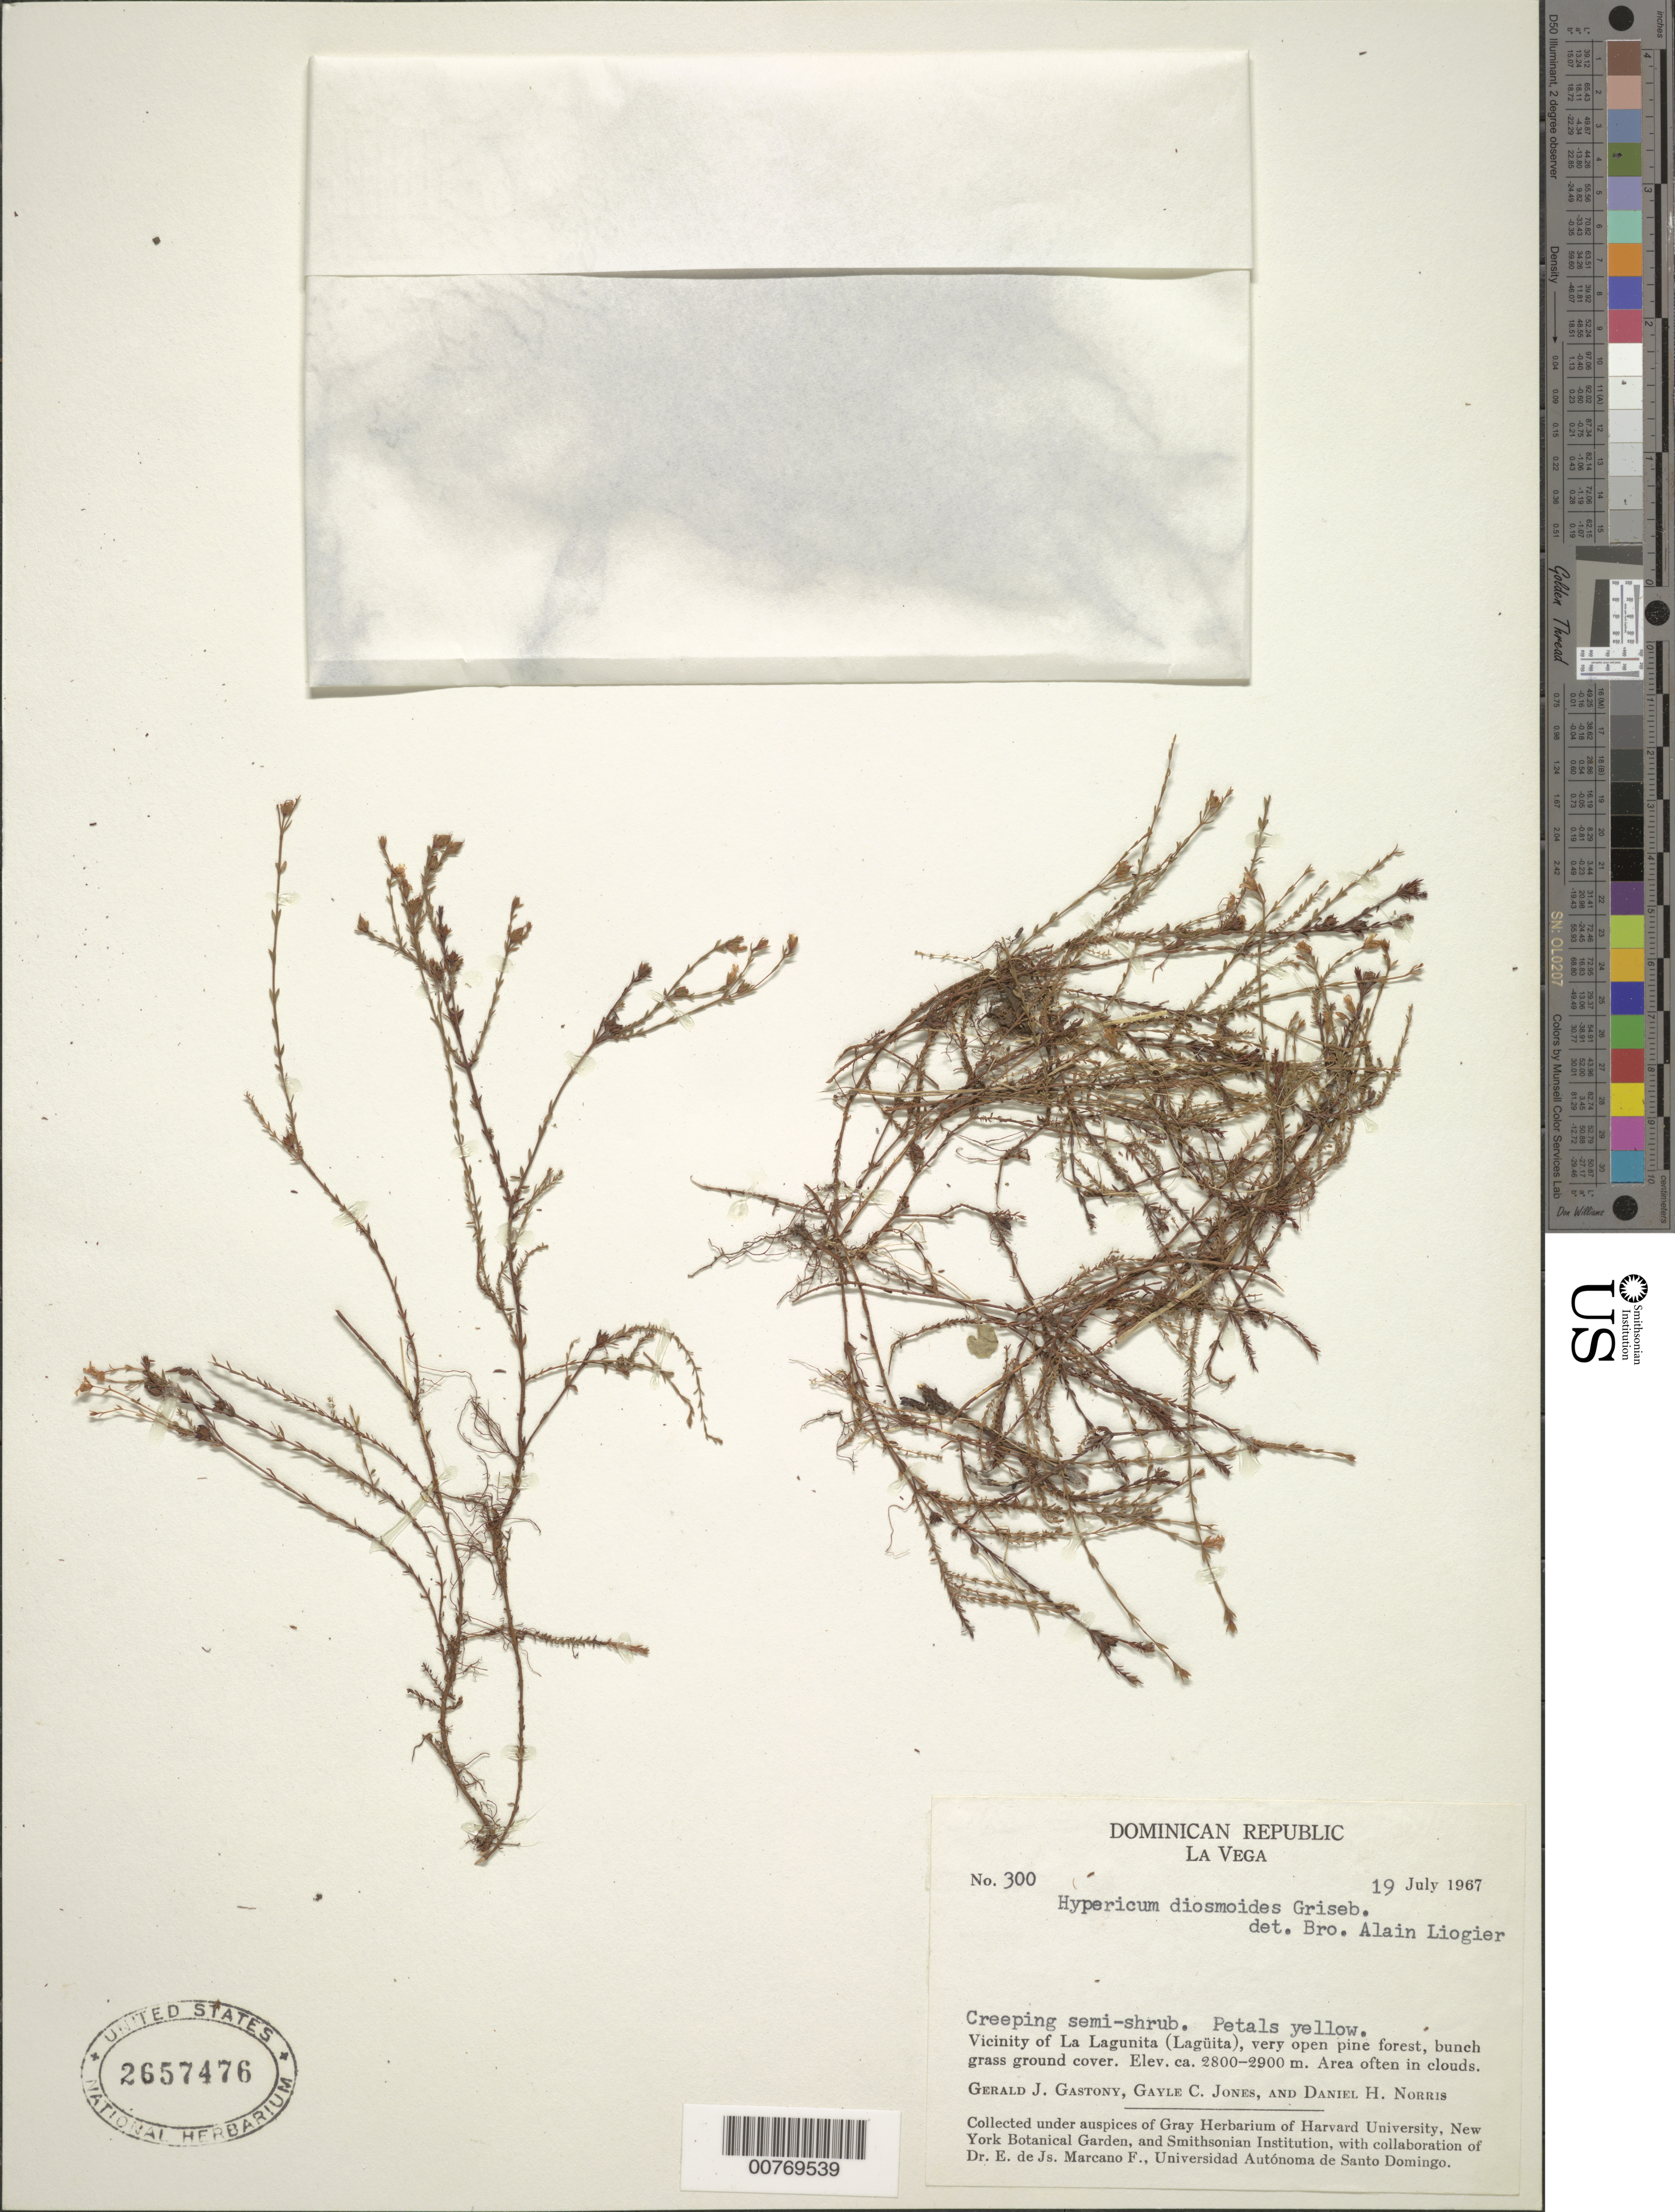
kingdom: Plantae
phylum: Tracheophyta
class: Magnoliopsida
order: Malpighiales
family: Hypericaceae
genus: Hypericum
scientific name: Hypericum diosmoides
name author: Griseb.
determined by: Liogier, Alain H.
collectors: G. Gastony, G. C. Jones & D. H. Norris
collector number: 300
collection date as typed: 19 Jul 1967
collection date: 1967-07-19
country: Dominican Republic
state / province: La Vega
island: Hispaniola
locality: Vicinity of La Lagunita (Lagüita).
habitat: Very open pine forest, bunch grass ground cover.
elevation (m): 2800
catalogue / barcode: US 2657476